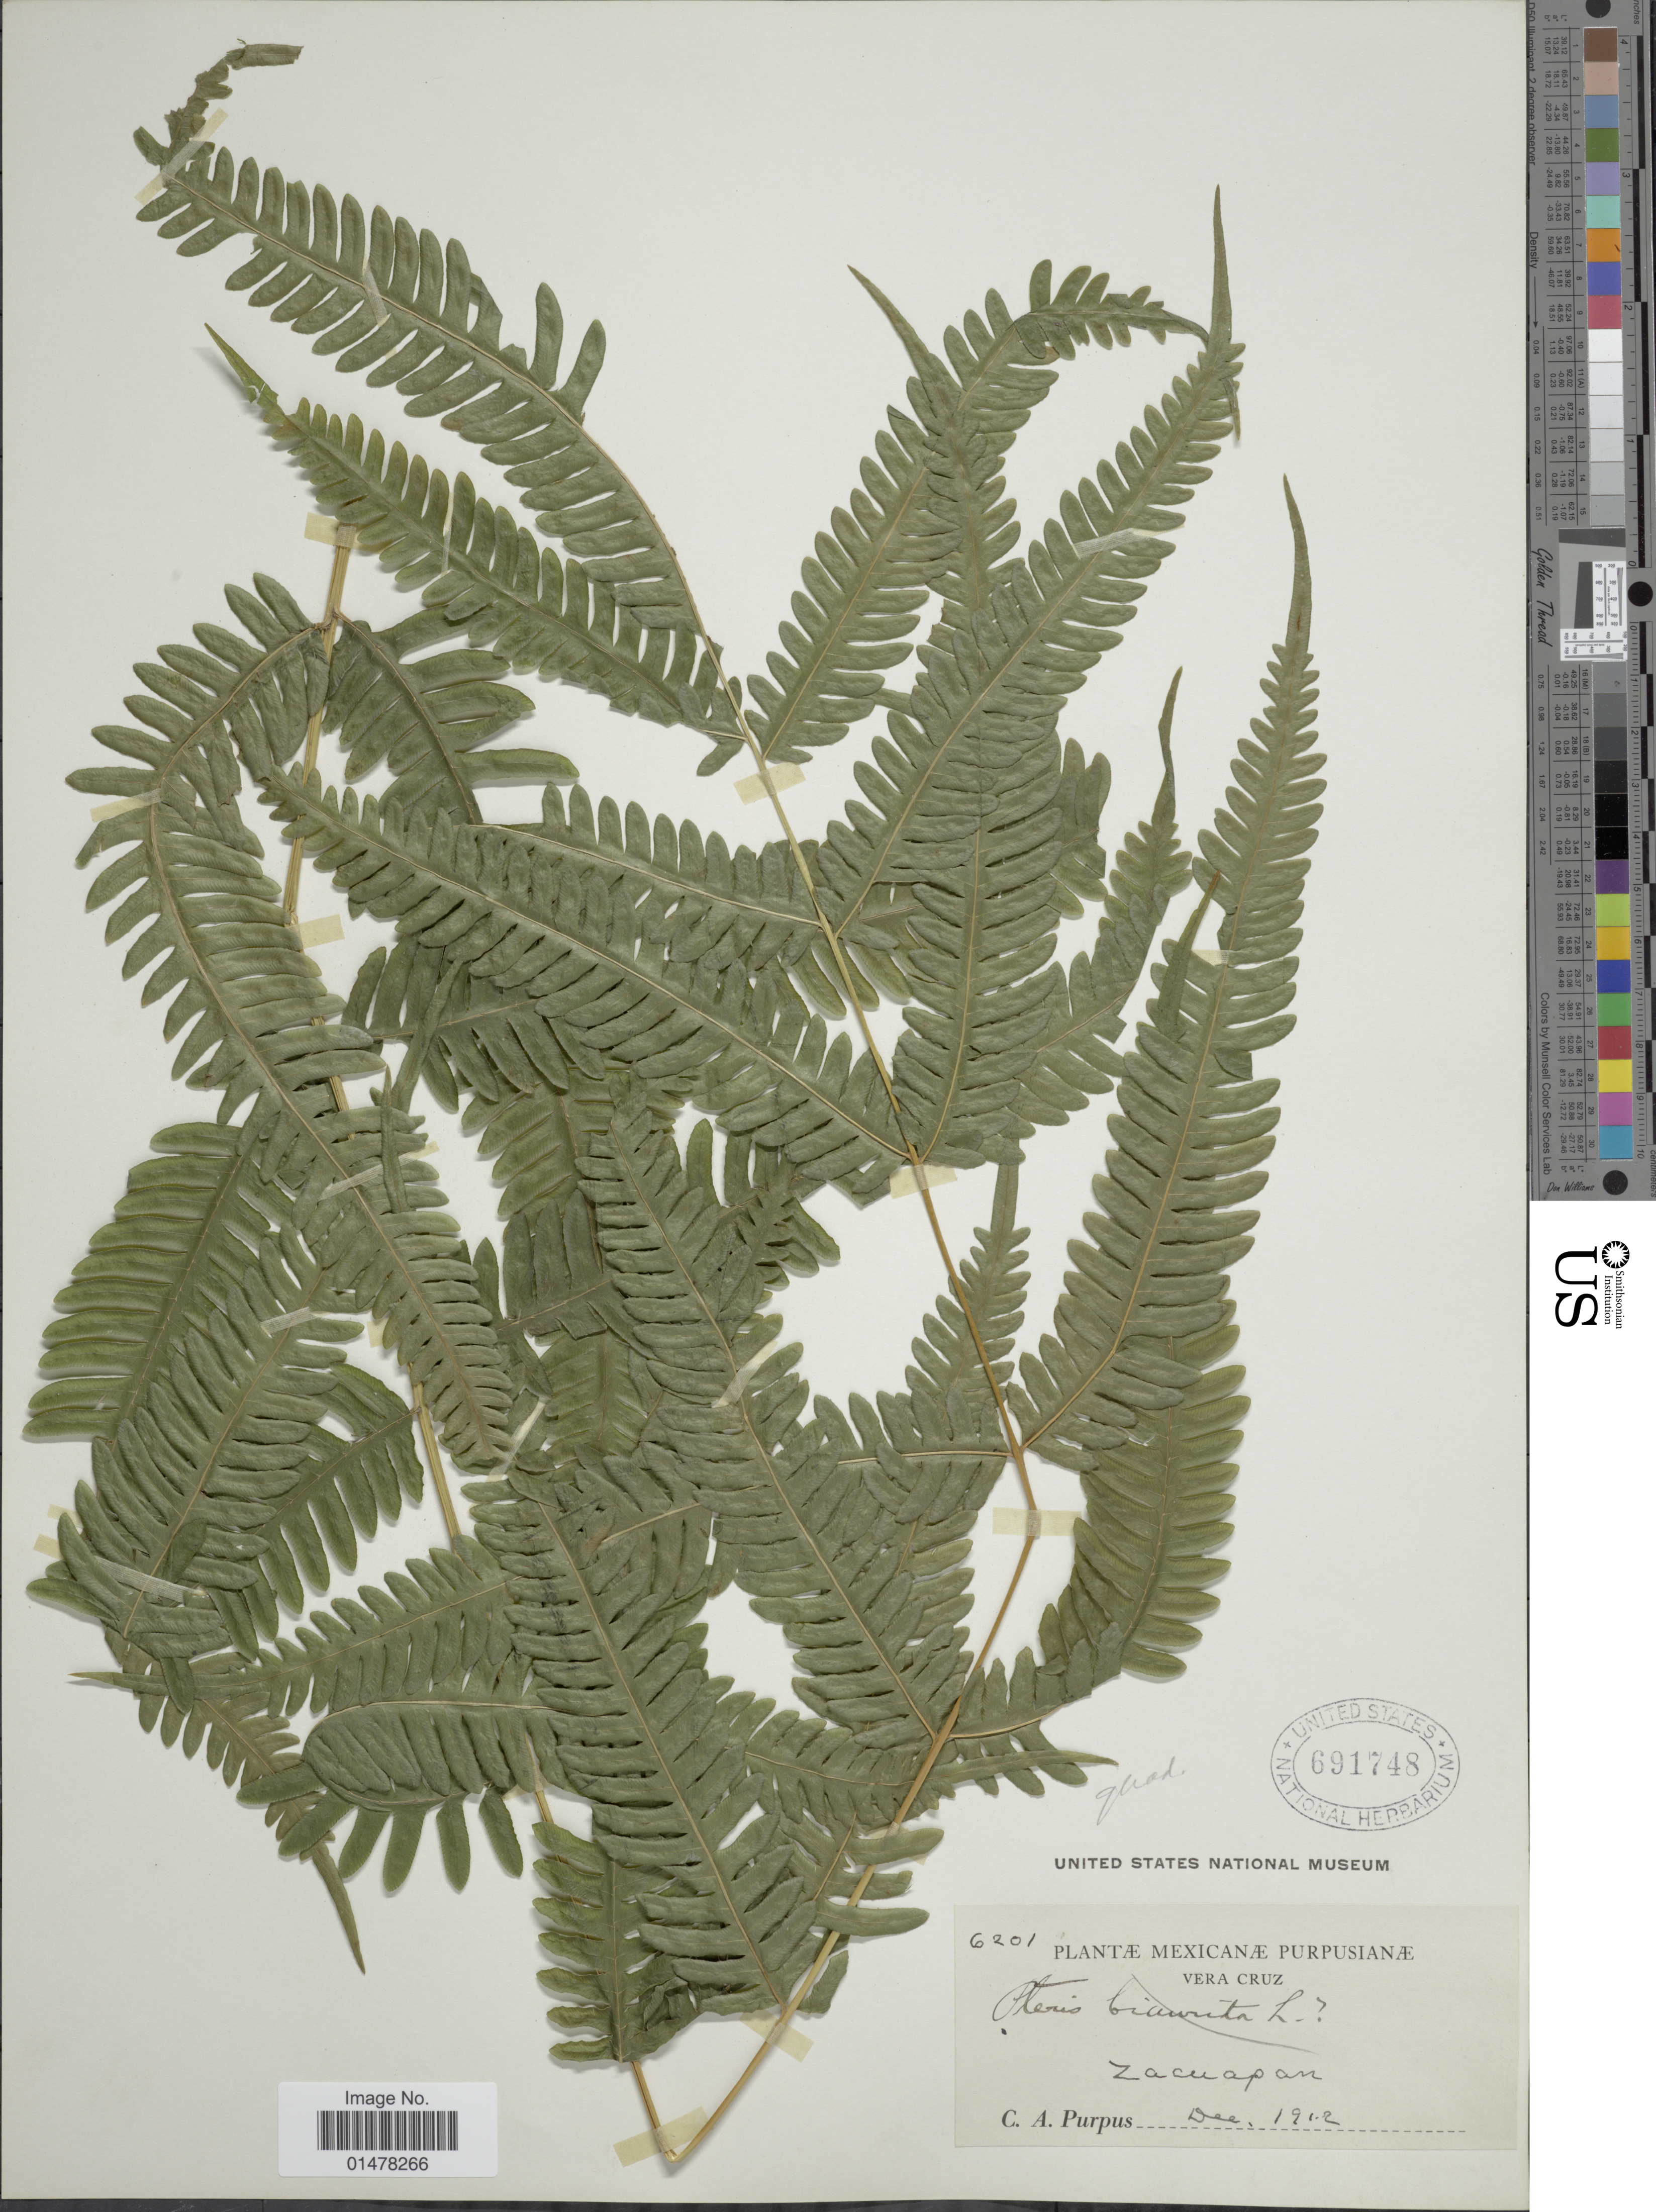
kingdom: Plantae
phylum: Tracheophyta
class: Polypodiopsida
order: Polypodiales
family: Pteridaceae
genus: Pteris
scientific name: Pteris quadriaurita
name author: Retz.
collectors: C. A. Purpus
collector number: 6201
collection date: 1912-12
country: Mexico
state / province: Veracruz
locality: Plantae Mexicanae, Vera Cruz, Zacuapan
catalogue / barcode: US 691748